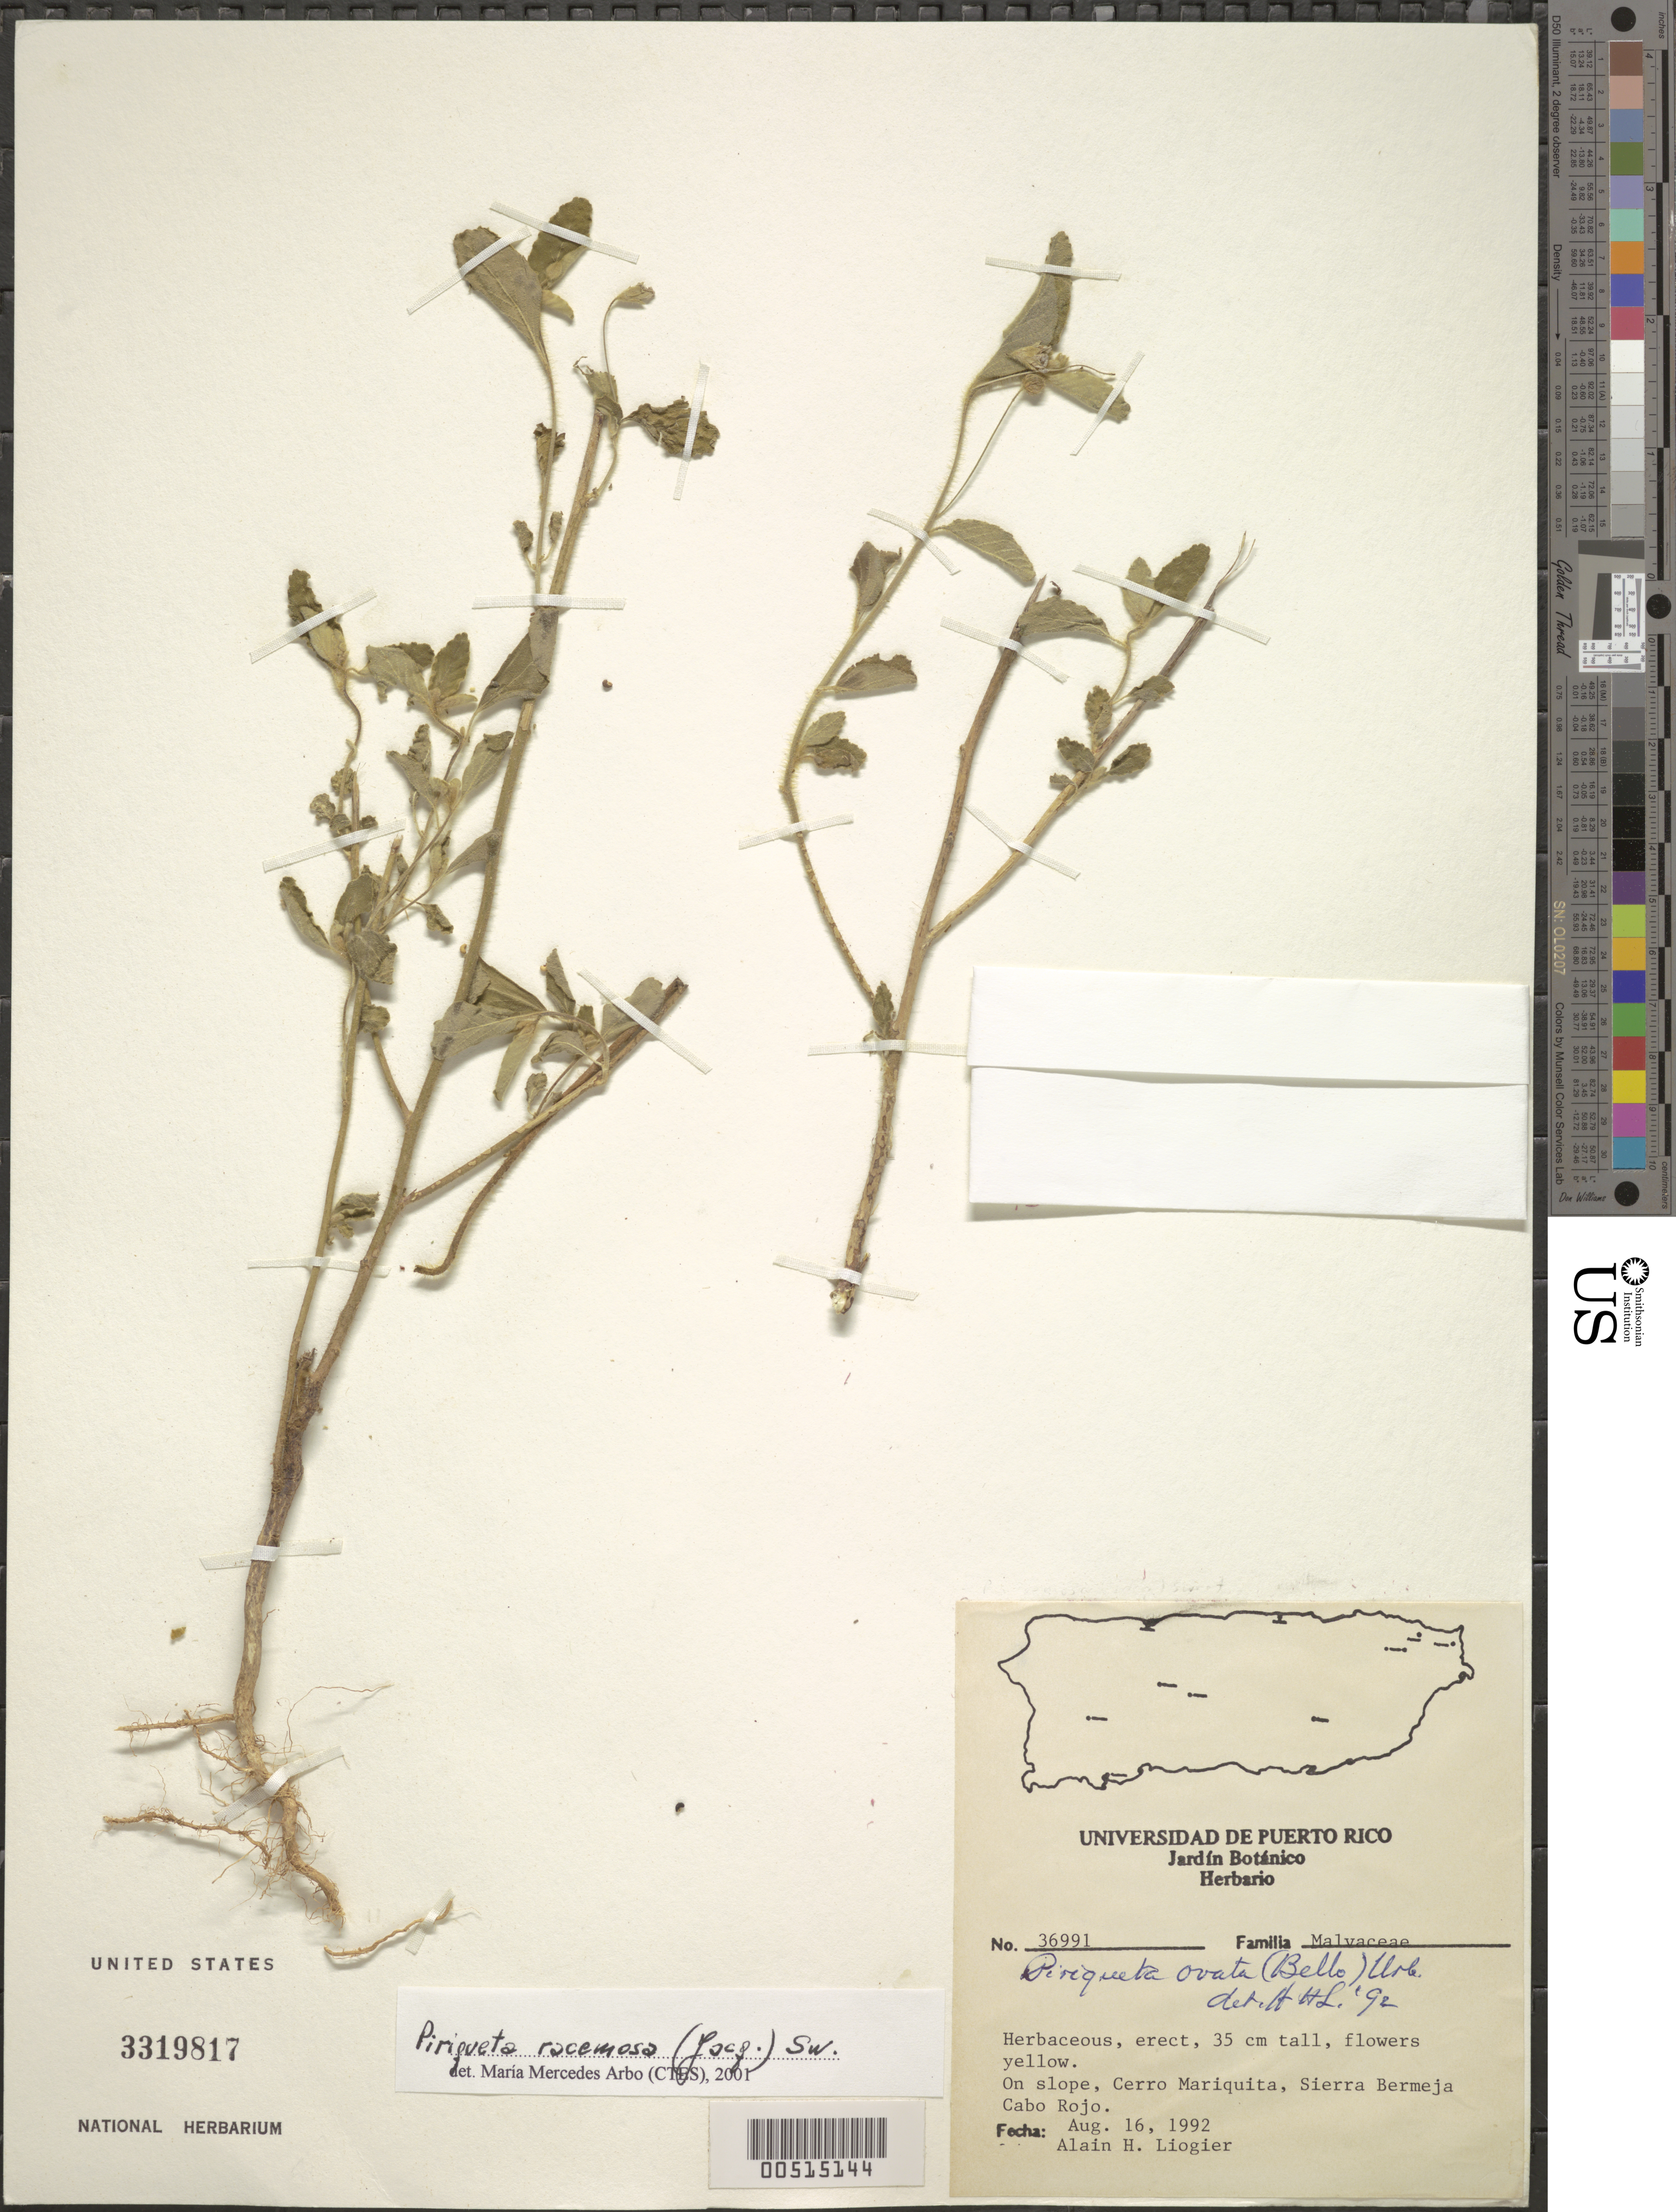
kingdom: Plantae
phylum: Tracheophyta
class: Magnoliopsida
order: Malpighiales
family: Turneraceae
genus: Piriqueta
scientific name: Piriqueta ovata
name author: (Bello) Urb.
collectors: A. H. Liogier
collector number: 36991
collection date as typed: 16 Aug 1992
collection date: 1992-08-16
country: Puerto Rico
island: Greater Antilles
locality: Cerro Mariquita, SIerra Bermeja Cabo Rojo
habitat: On slope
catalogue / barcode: US 3319817